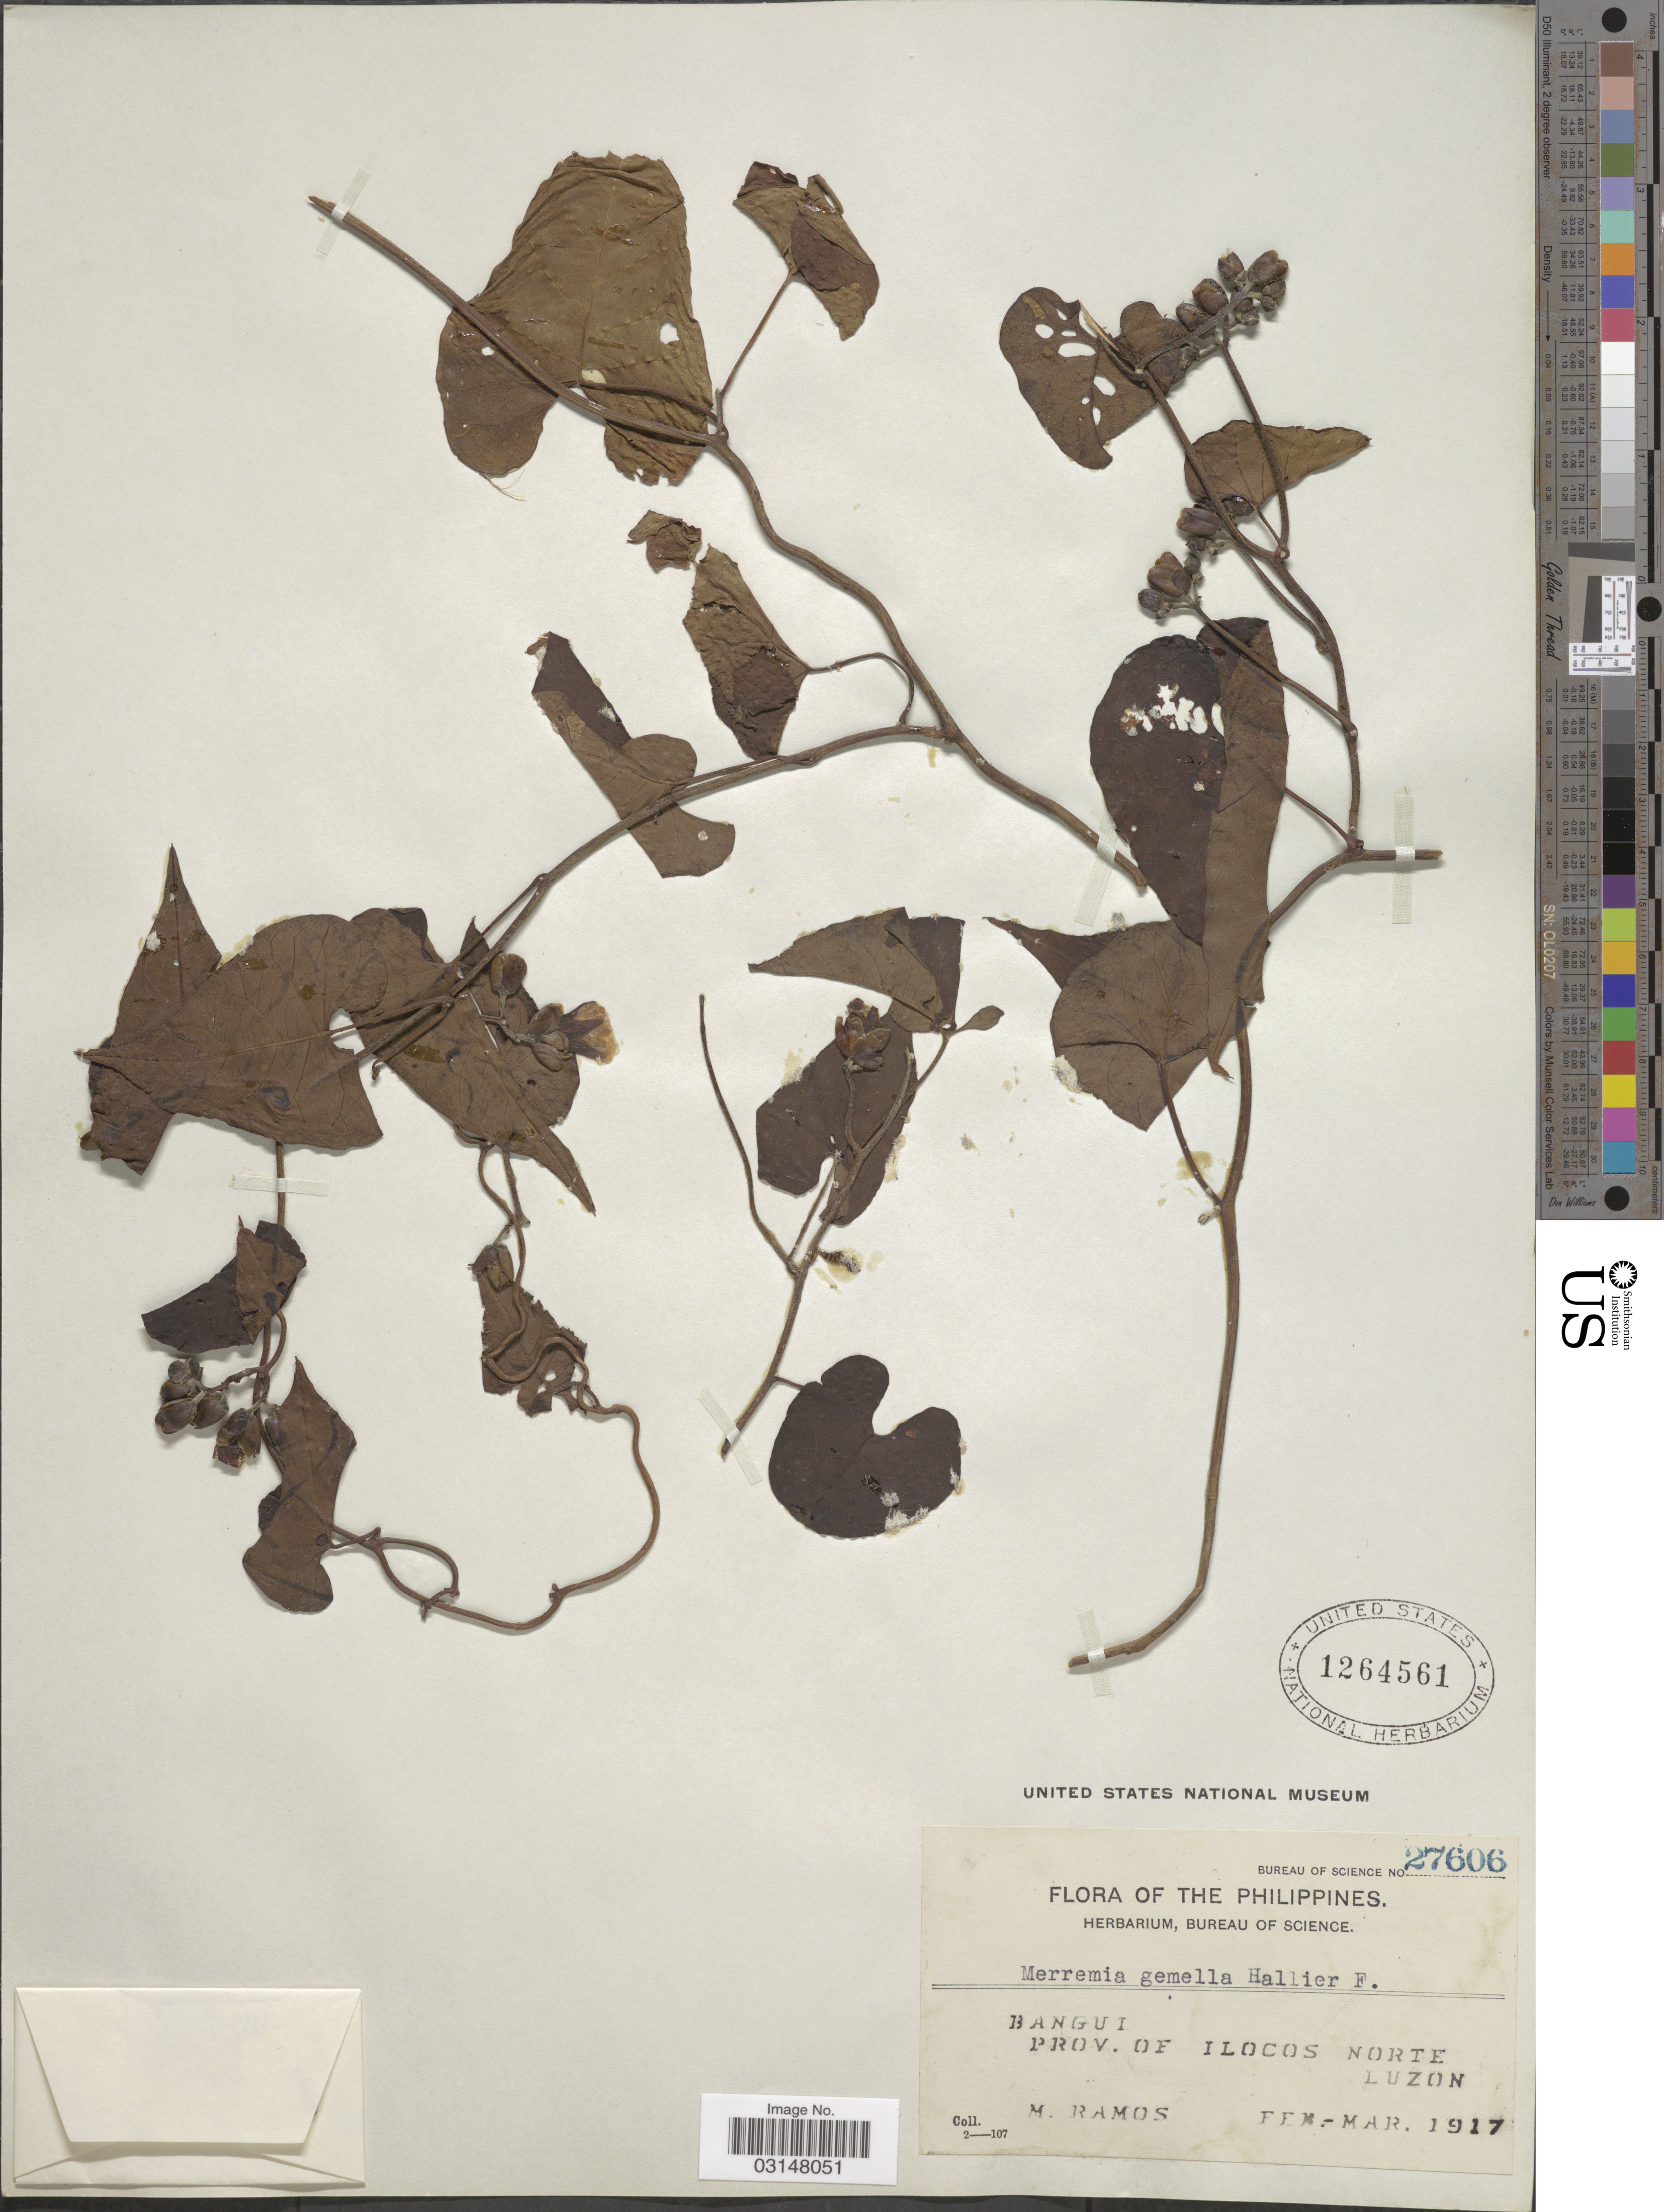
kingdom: Plantae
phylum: Tracheophyta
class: Magnoliopsida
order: Solanales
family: Convolvulaceae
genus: Merremia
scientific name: Merremia gemella var. gemella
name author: (Burm. f.) Hallier f.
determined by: Strong, Mark T., (BOT), Smithsonian Institution - National Museum of Natural History (UNITED STATES)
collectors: M. Ramos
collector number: Bureau of Science 27606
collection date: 1917-02/1917-03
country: Philippines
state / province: Ilocos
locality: Bangui. Prov. of Ilocos Norte. Luzon.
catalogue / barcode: US 1264561